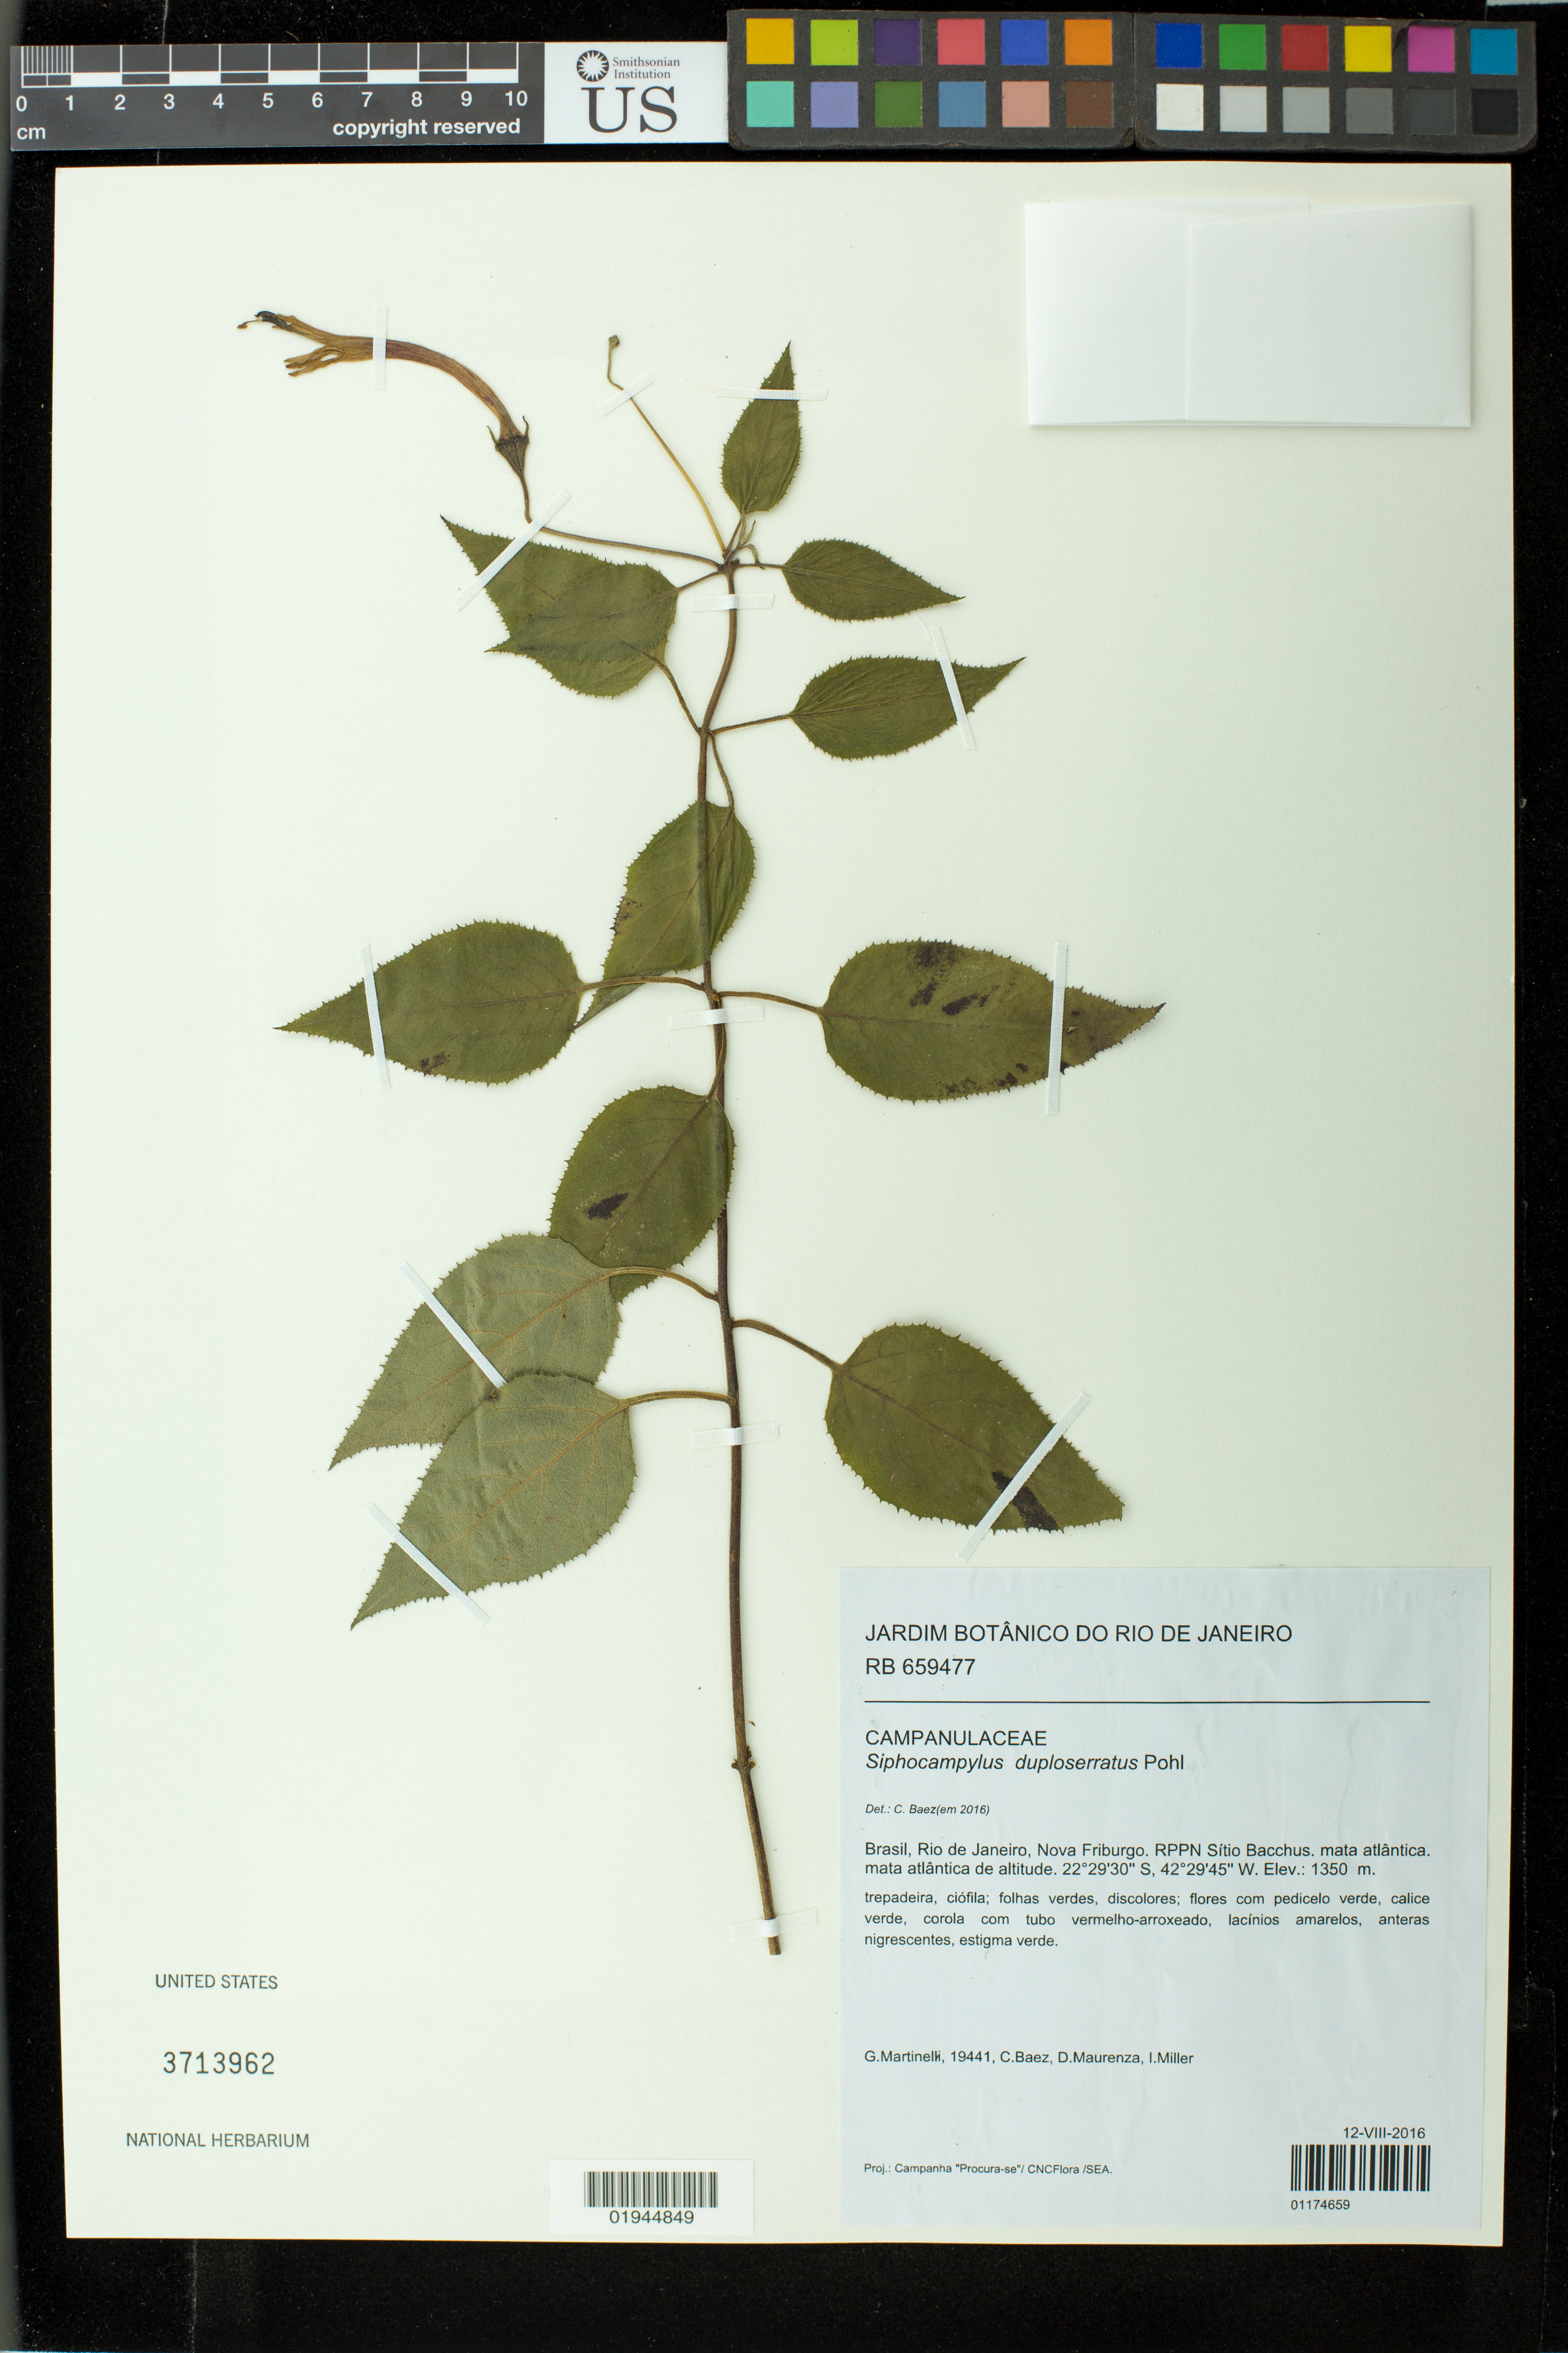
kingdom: Plantae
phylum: Tracheophyta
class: Magnoliopsida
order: Asterales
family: Campanulaceae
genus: Siphocampylus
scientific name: Siphocampylus duploserratus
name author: Pohl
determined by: Baez, C.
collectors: G. Martinelli, C. Baez, D. Maurenza & I. Miller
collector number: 19441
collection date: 2016-08-12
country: Brazil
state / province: Rio de Janeiro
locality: Nova Friburgo. RPPN Sitio Bacchus.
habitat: mata atlantica de altitude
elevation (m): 1350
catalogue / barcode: US 3713962